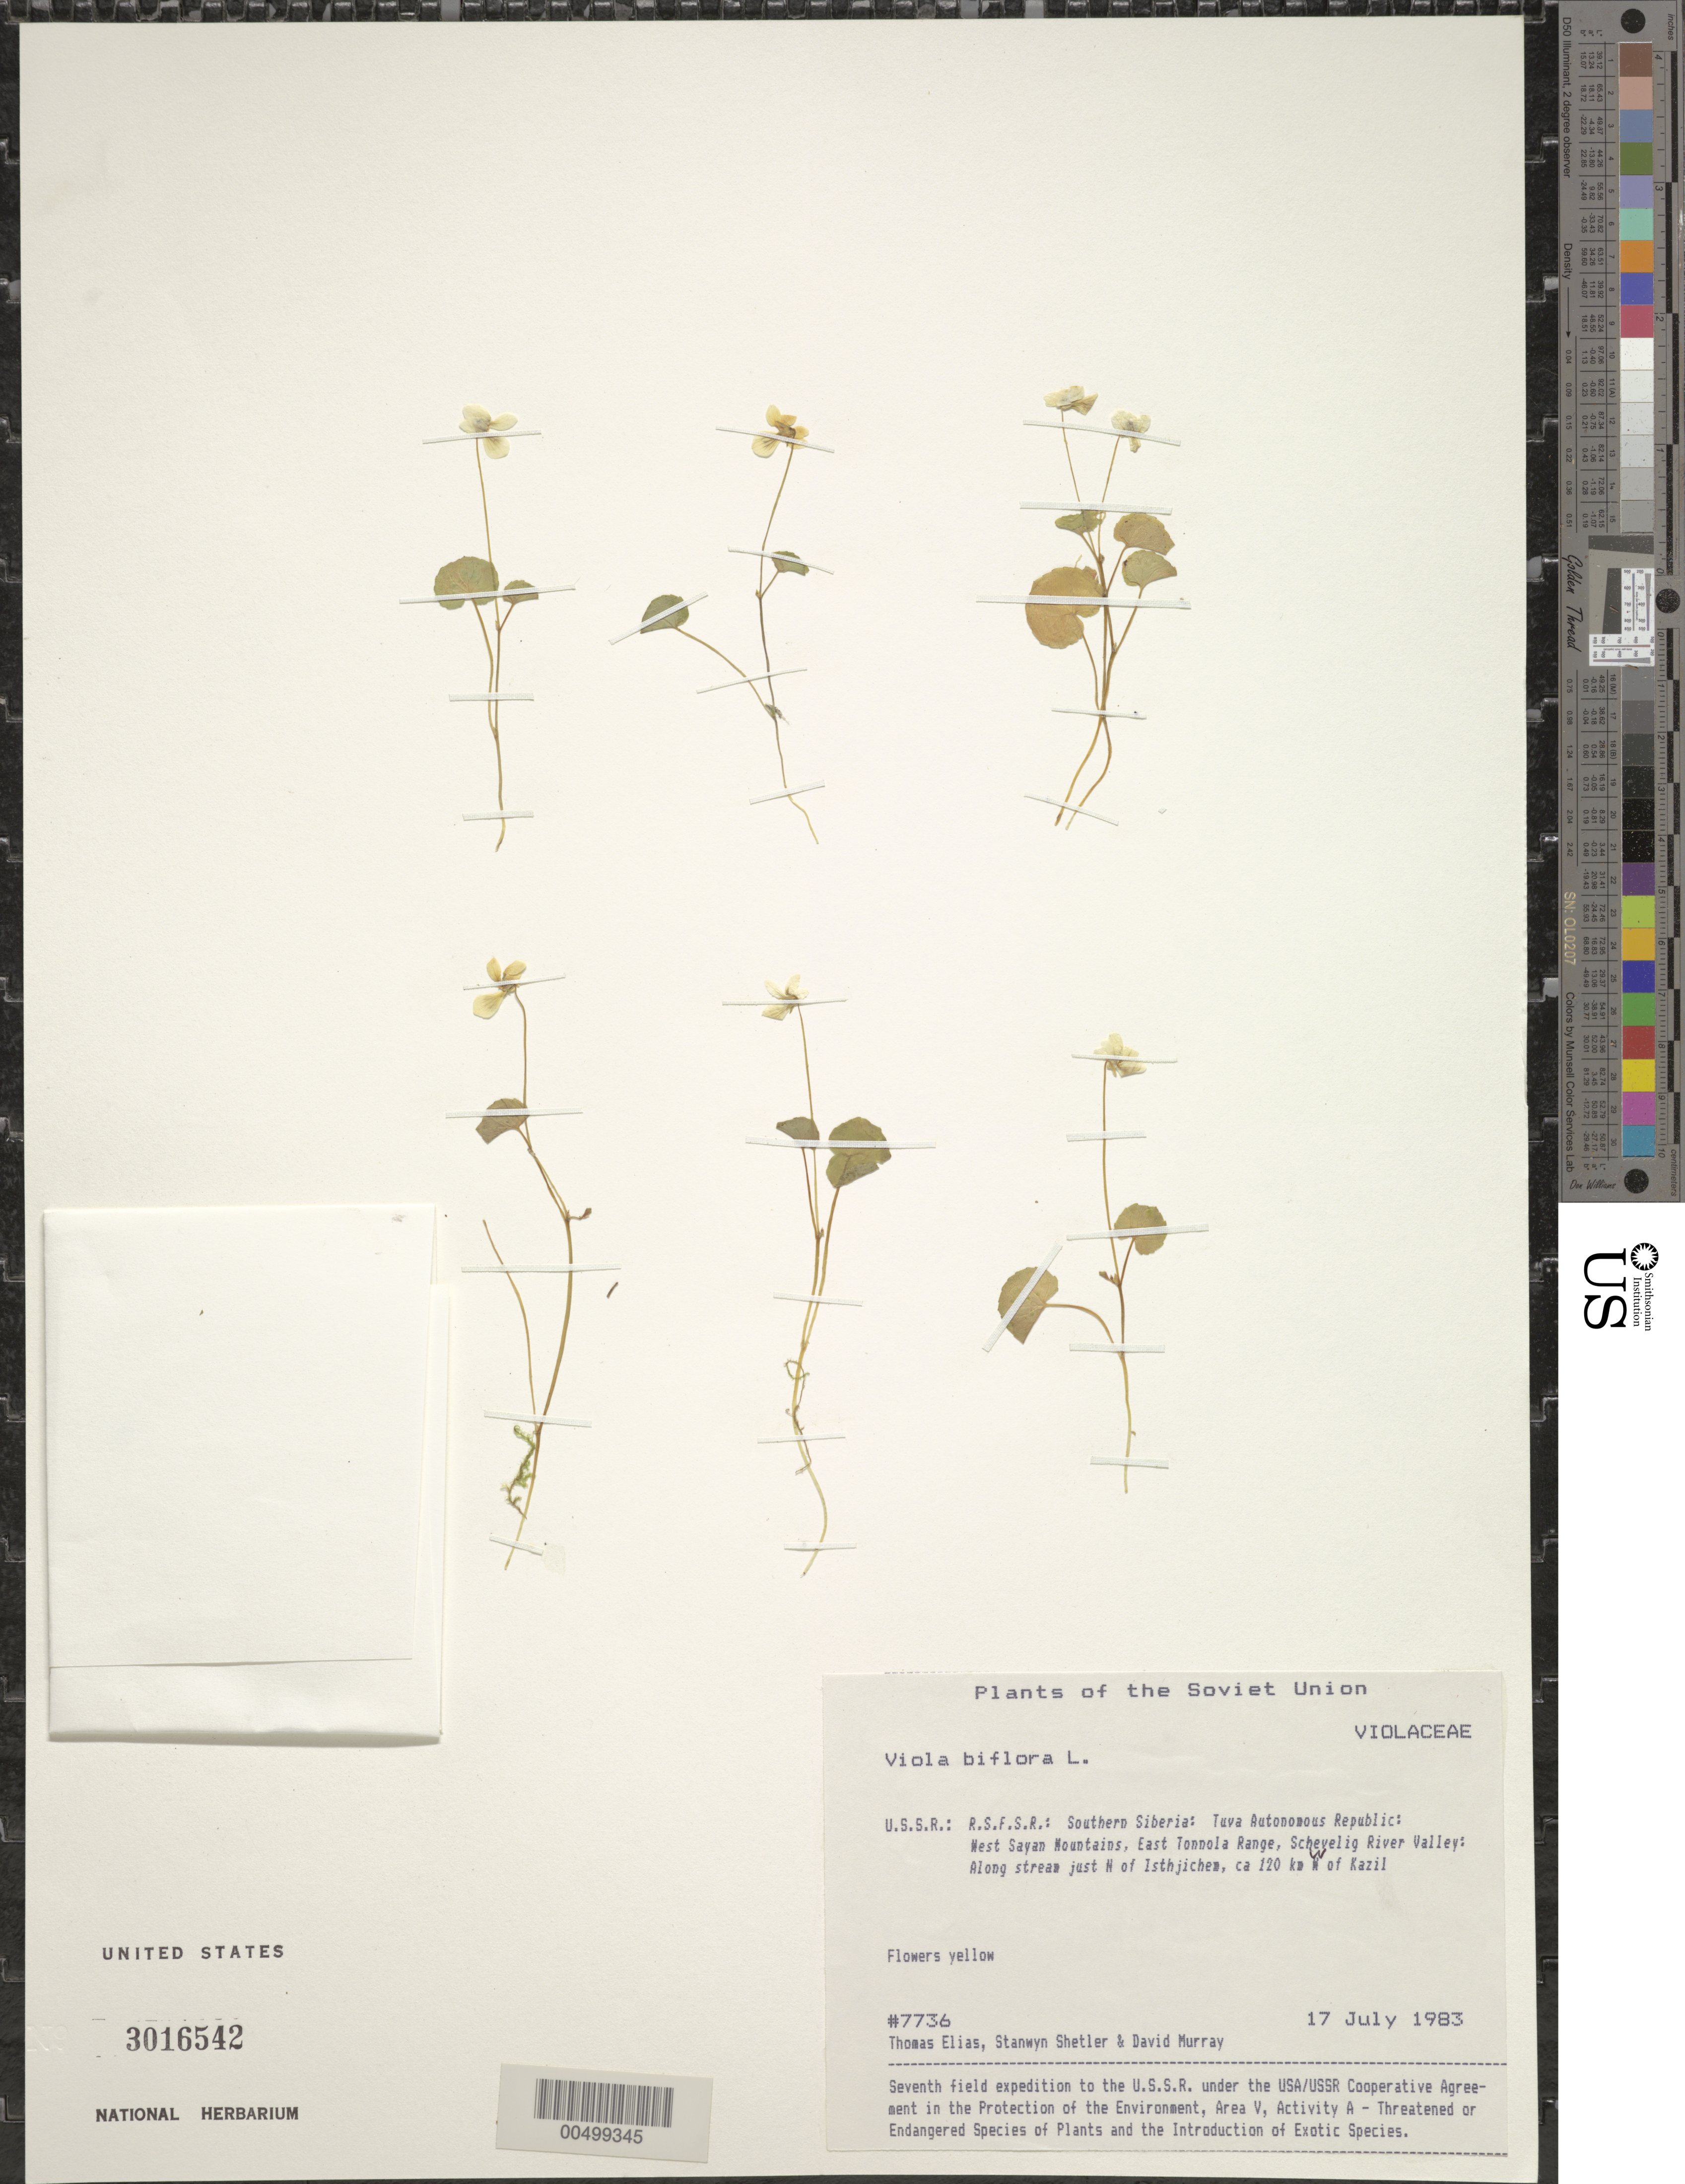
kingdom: Plantae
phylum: Tracheophyta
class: Magnoliopsida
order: Malpighiales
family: Violaceae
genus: Viola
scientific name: Viola biflora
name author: L.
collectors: T. Elias, S. Shetler & D. F. Murray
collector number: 7736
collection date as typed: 17 Jul 1983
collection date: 1983-07-17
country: Russian Federation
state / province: Tuva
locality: West Sayan Mountains, E Tonnola [Tannu-Ola] Range, Schevelig River Valley, just N of Isthichem [Ishti-Khem], *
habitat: along stream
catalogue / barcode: US 3016542